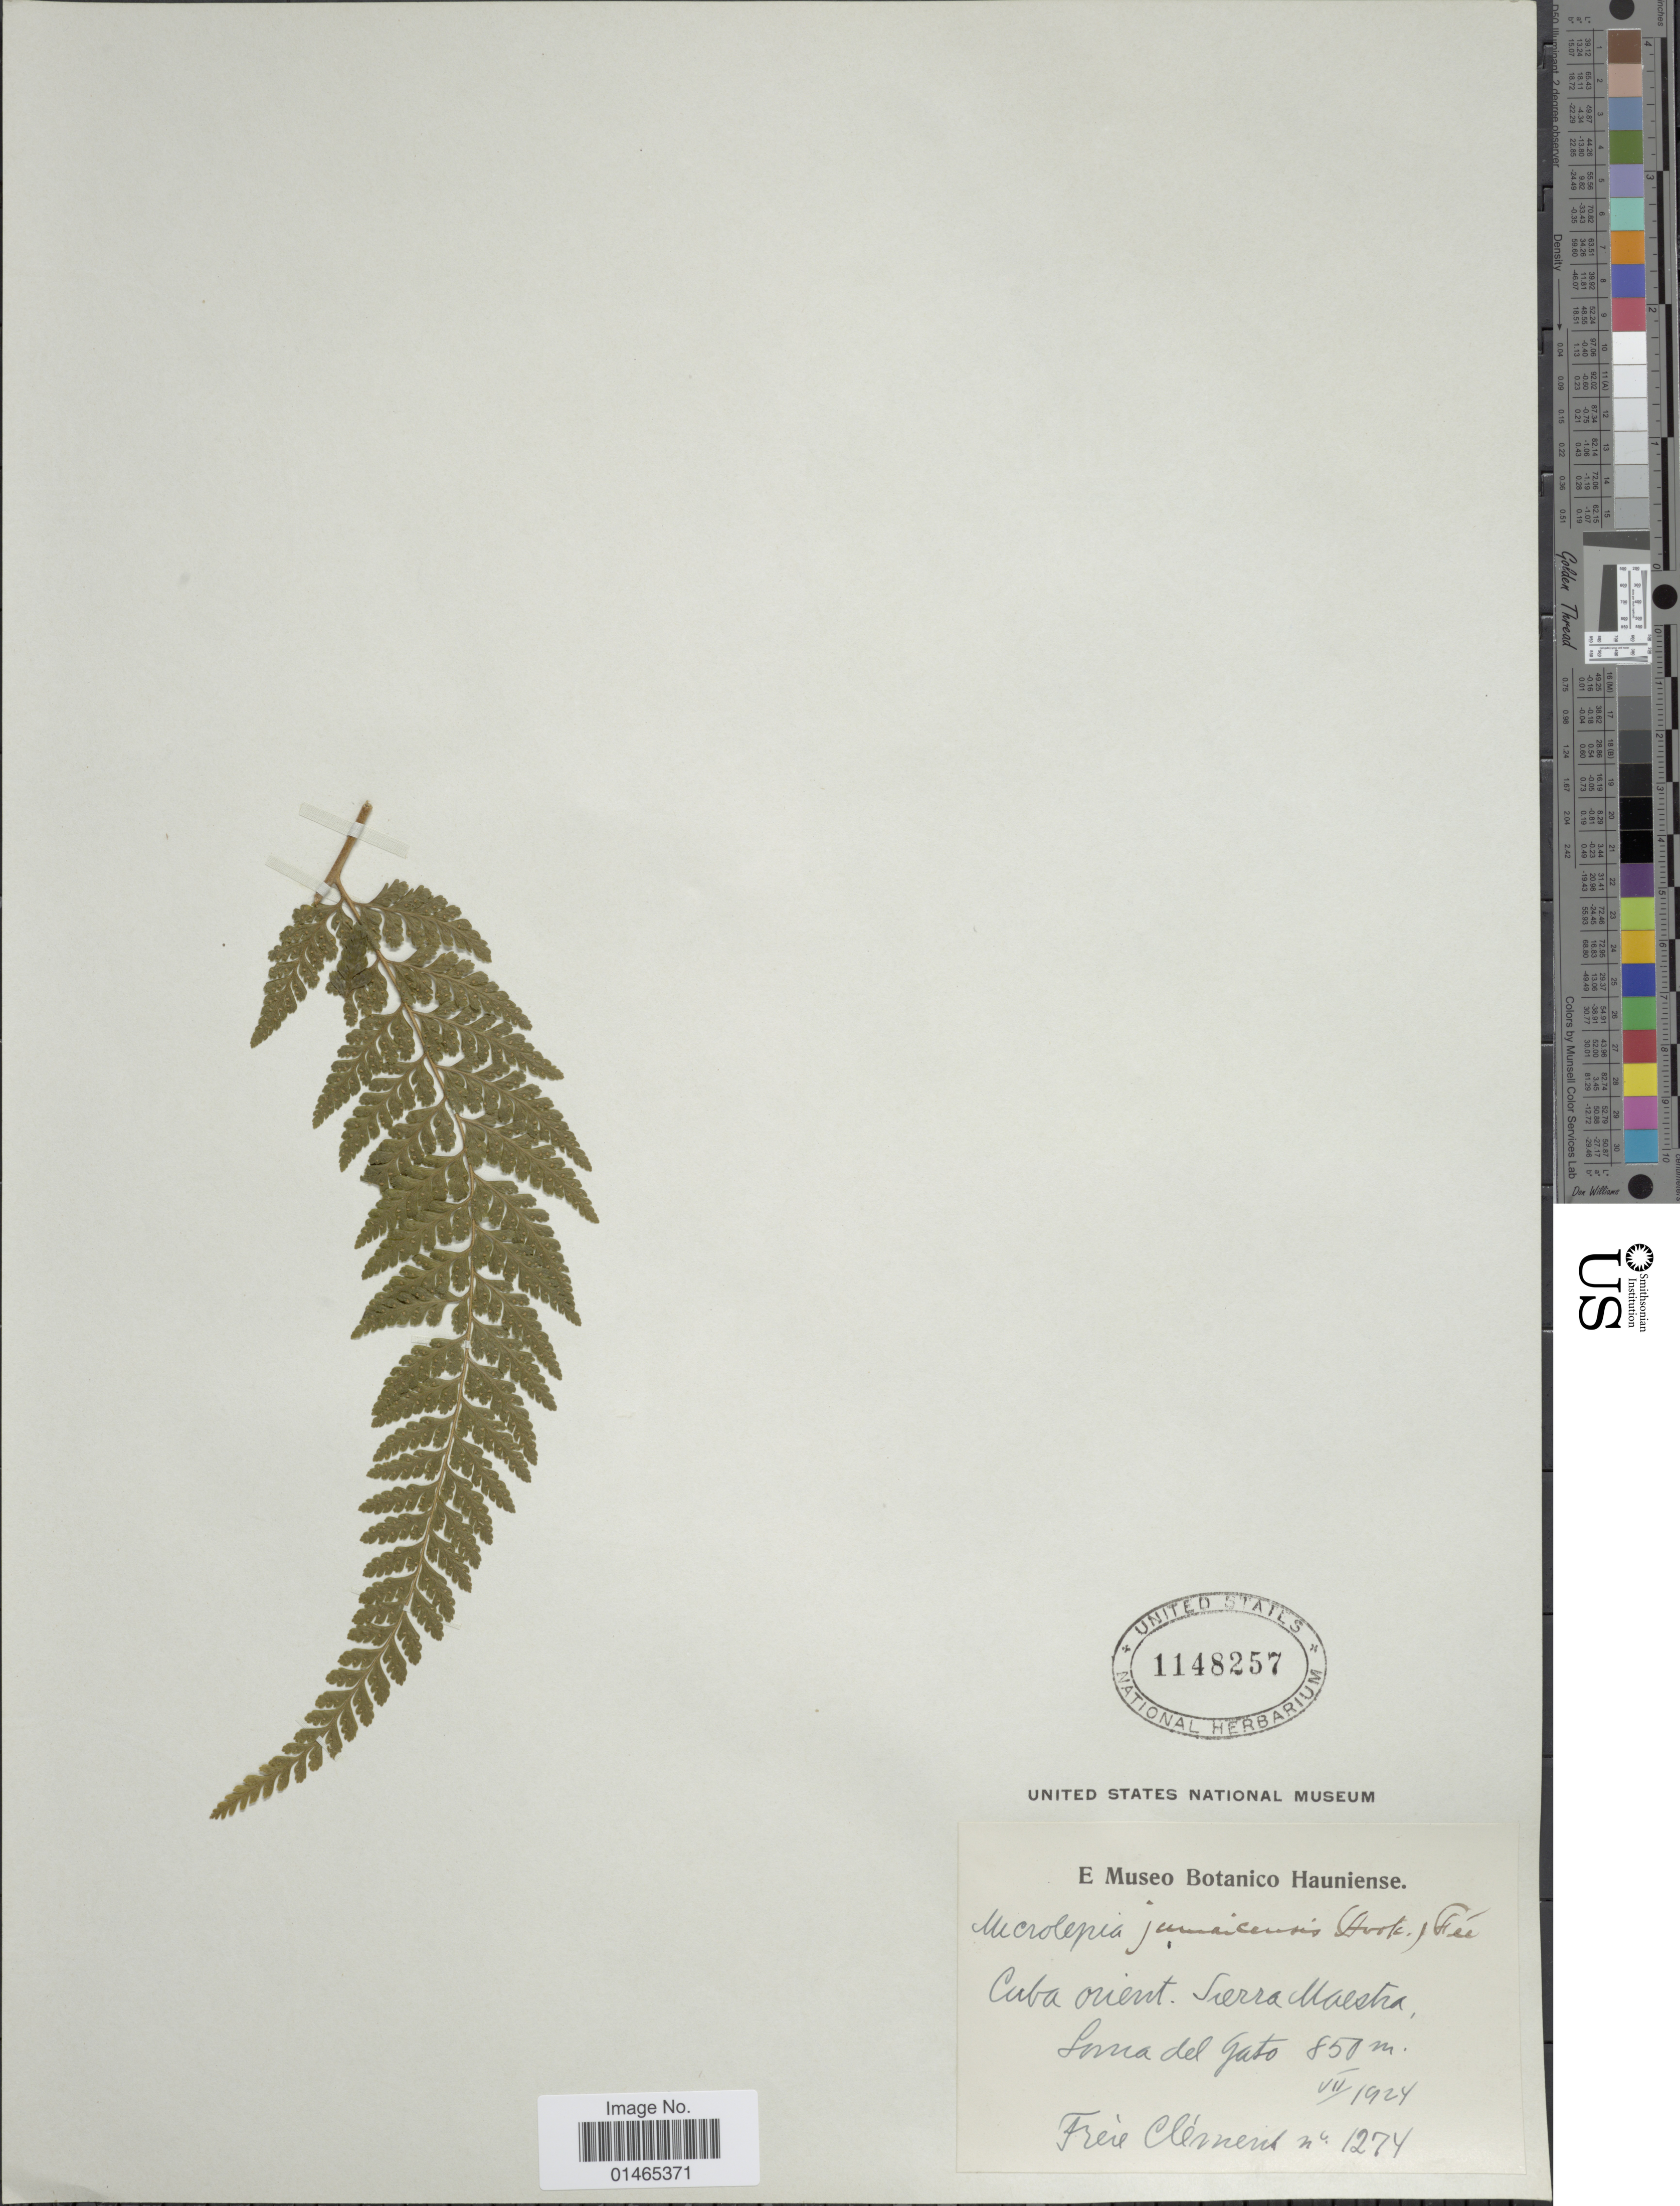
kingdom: Plantae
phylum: Tracheophyta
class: Polypodiopsida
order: Polypodiales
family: Dennstaedtiaceae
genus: Microlepia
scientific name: Microlepia jamaicensis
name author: (Hook.) Fée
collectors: B. Clement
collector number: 1274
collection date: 1924-07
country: Cuba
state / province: Oriente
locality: Sierra Maestra. Loma del Gato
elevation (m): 850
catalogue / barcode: US 1148257